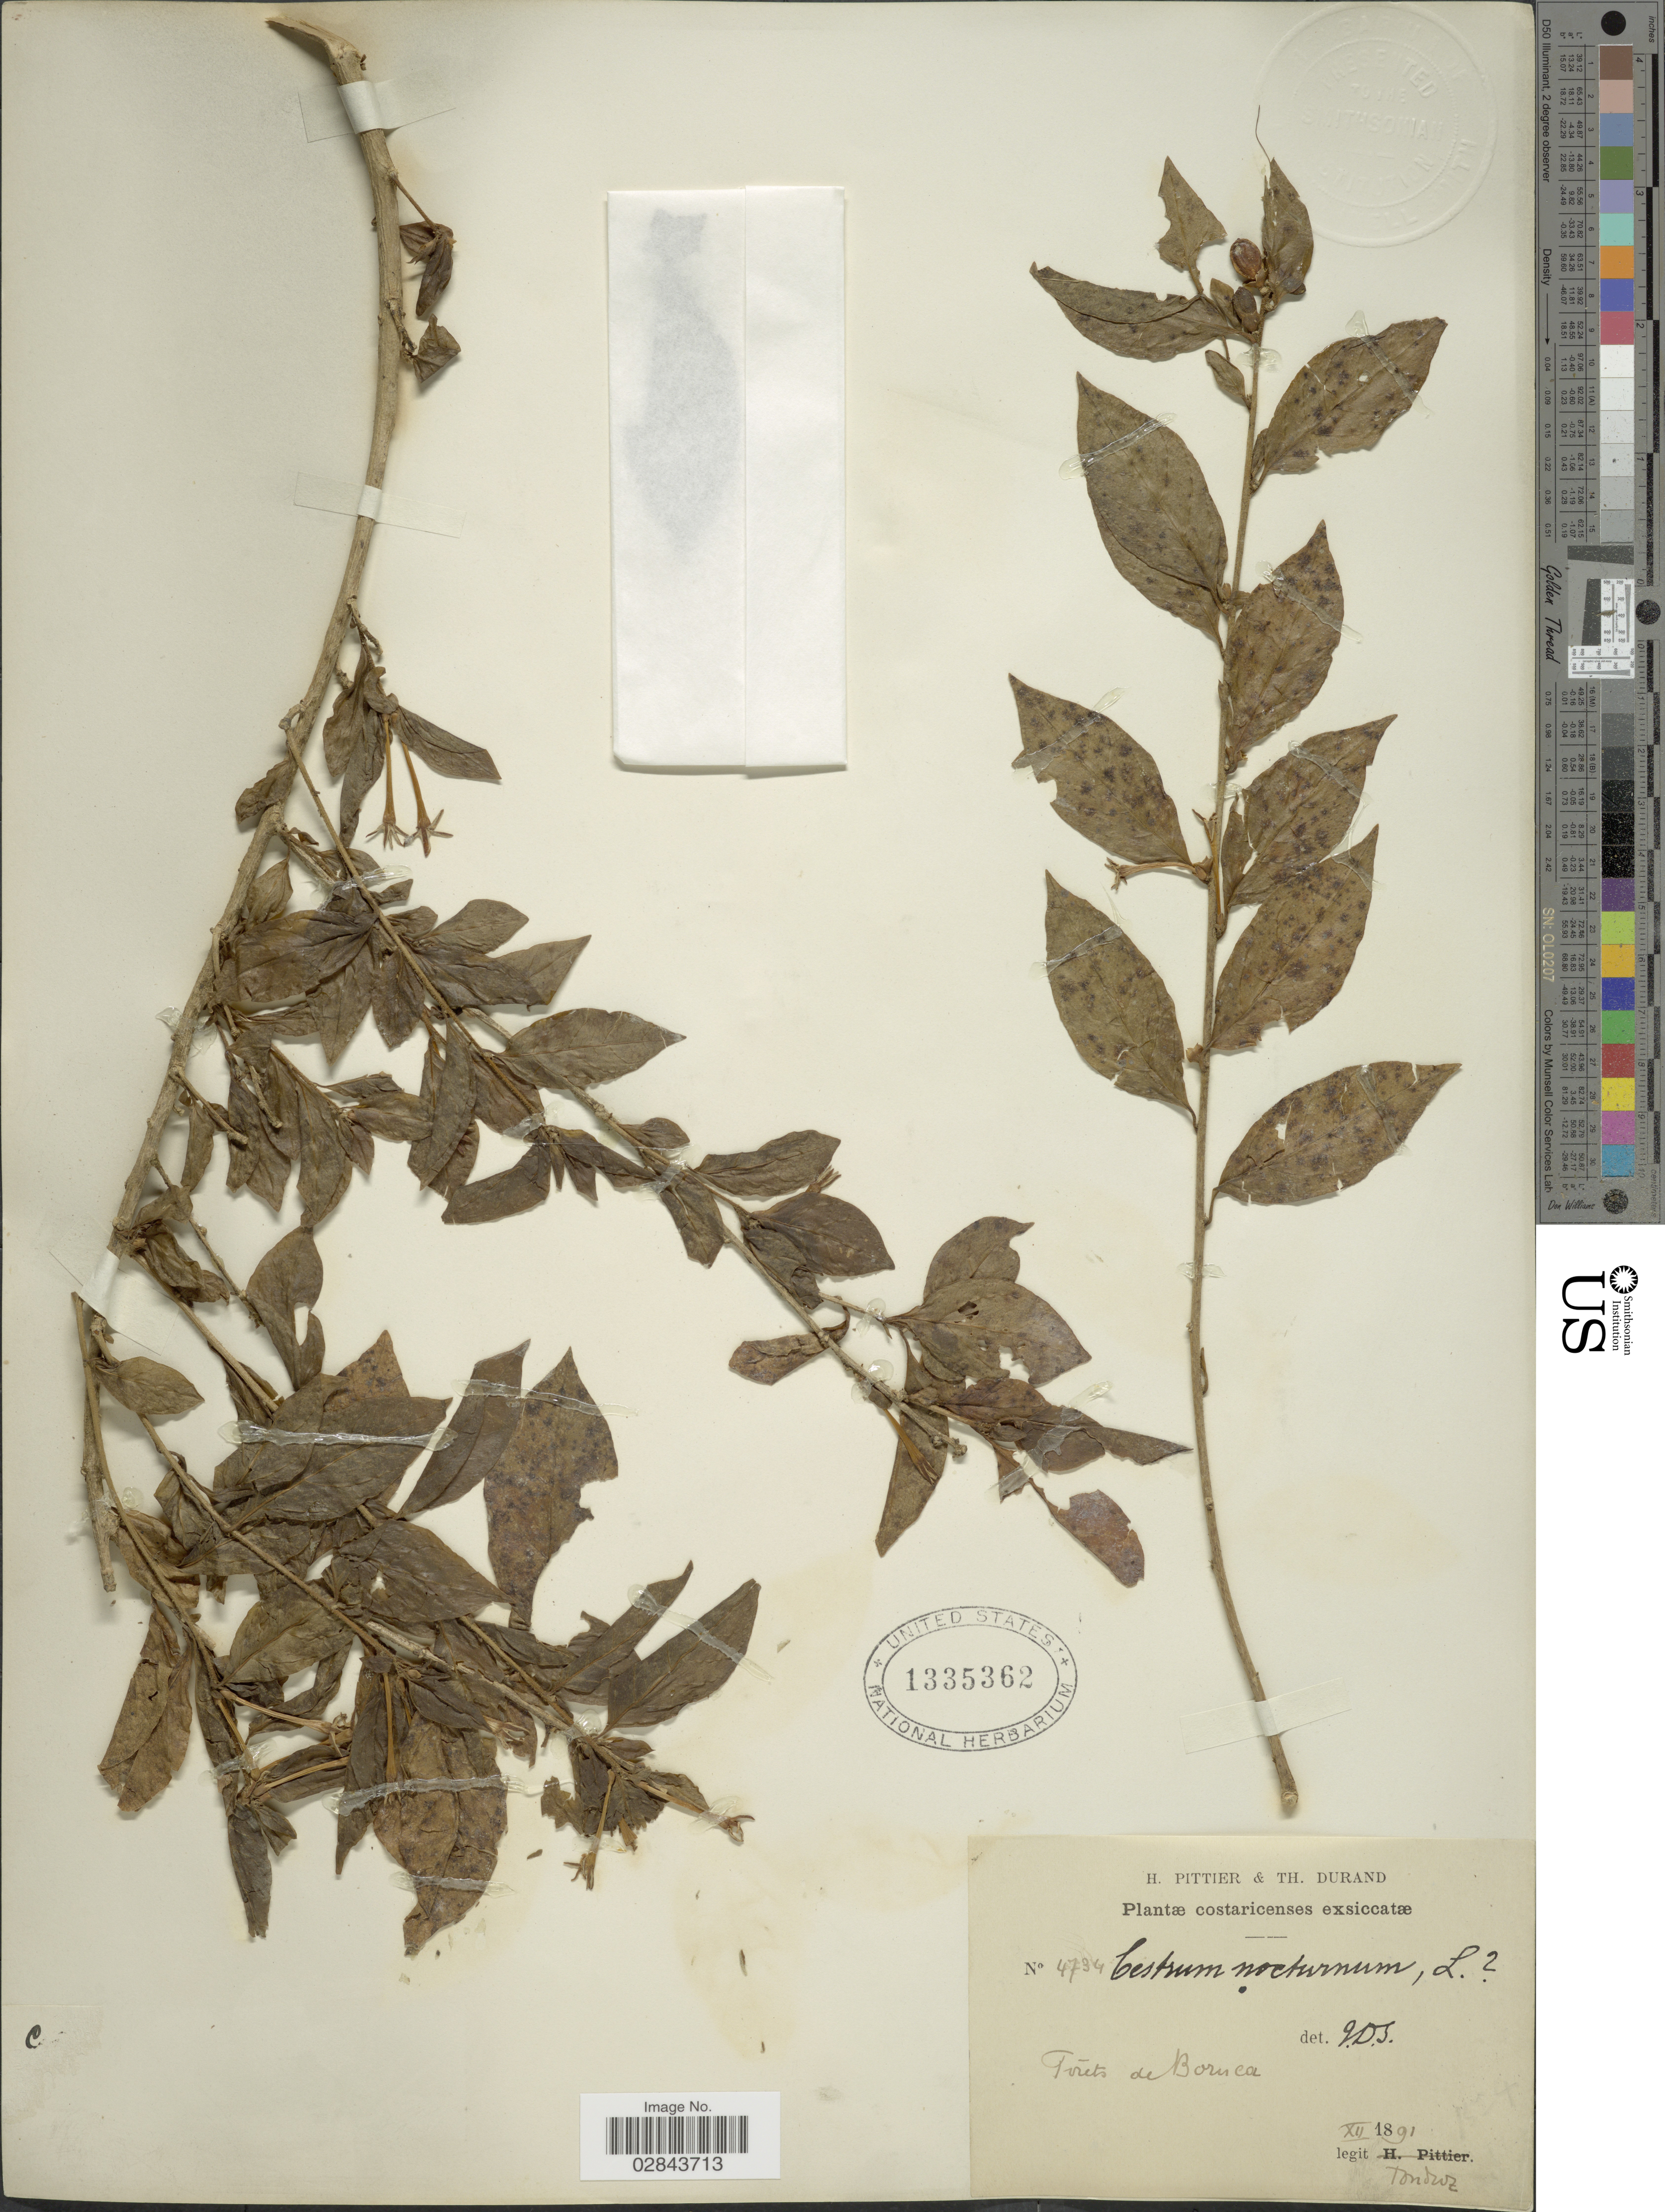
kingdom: Plantae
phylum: Tracheophyta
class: Magnoliopsida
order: Solanales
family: Solanaceae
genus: Cestrum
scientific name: Cestrum nocturnum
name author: L.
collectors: Tonduz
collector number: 4734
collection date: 1891-12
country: Costa Rica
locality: Foréts de Boruca.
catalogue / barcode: US 1335362